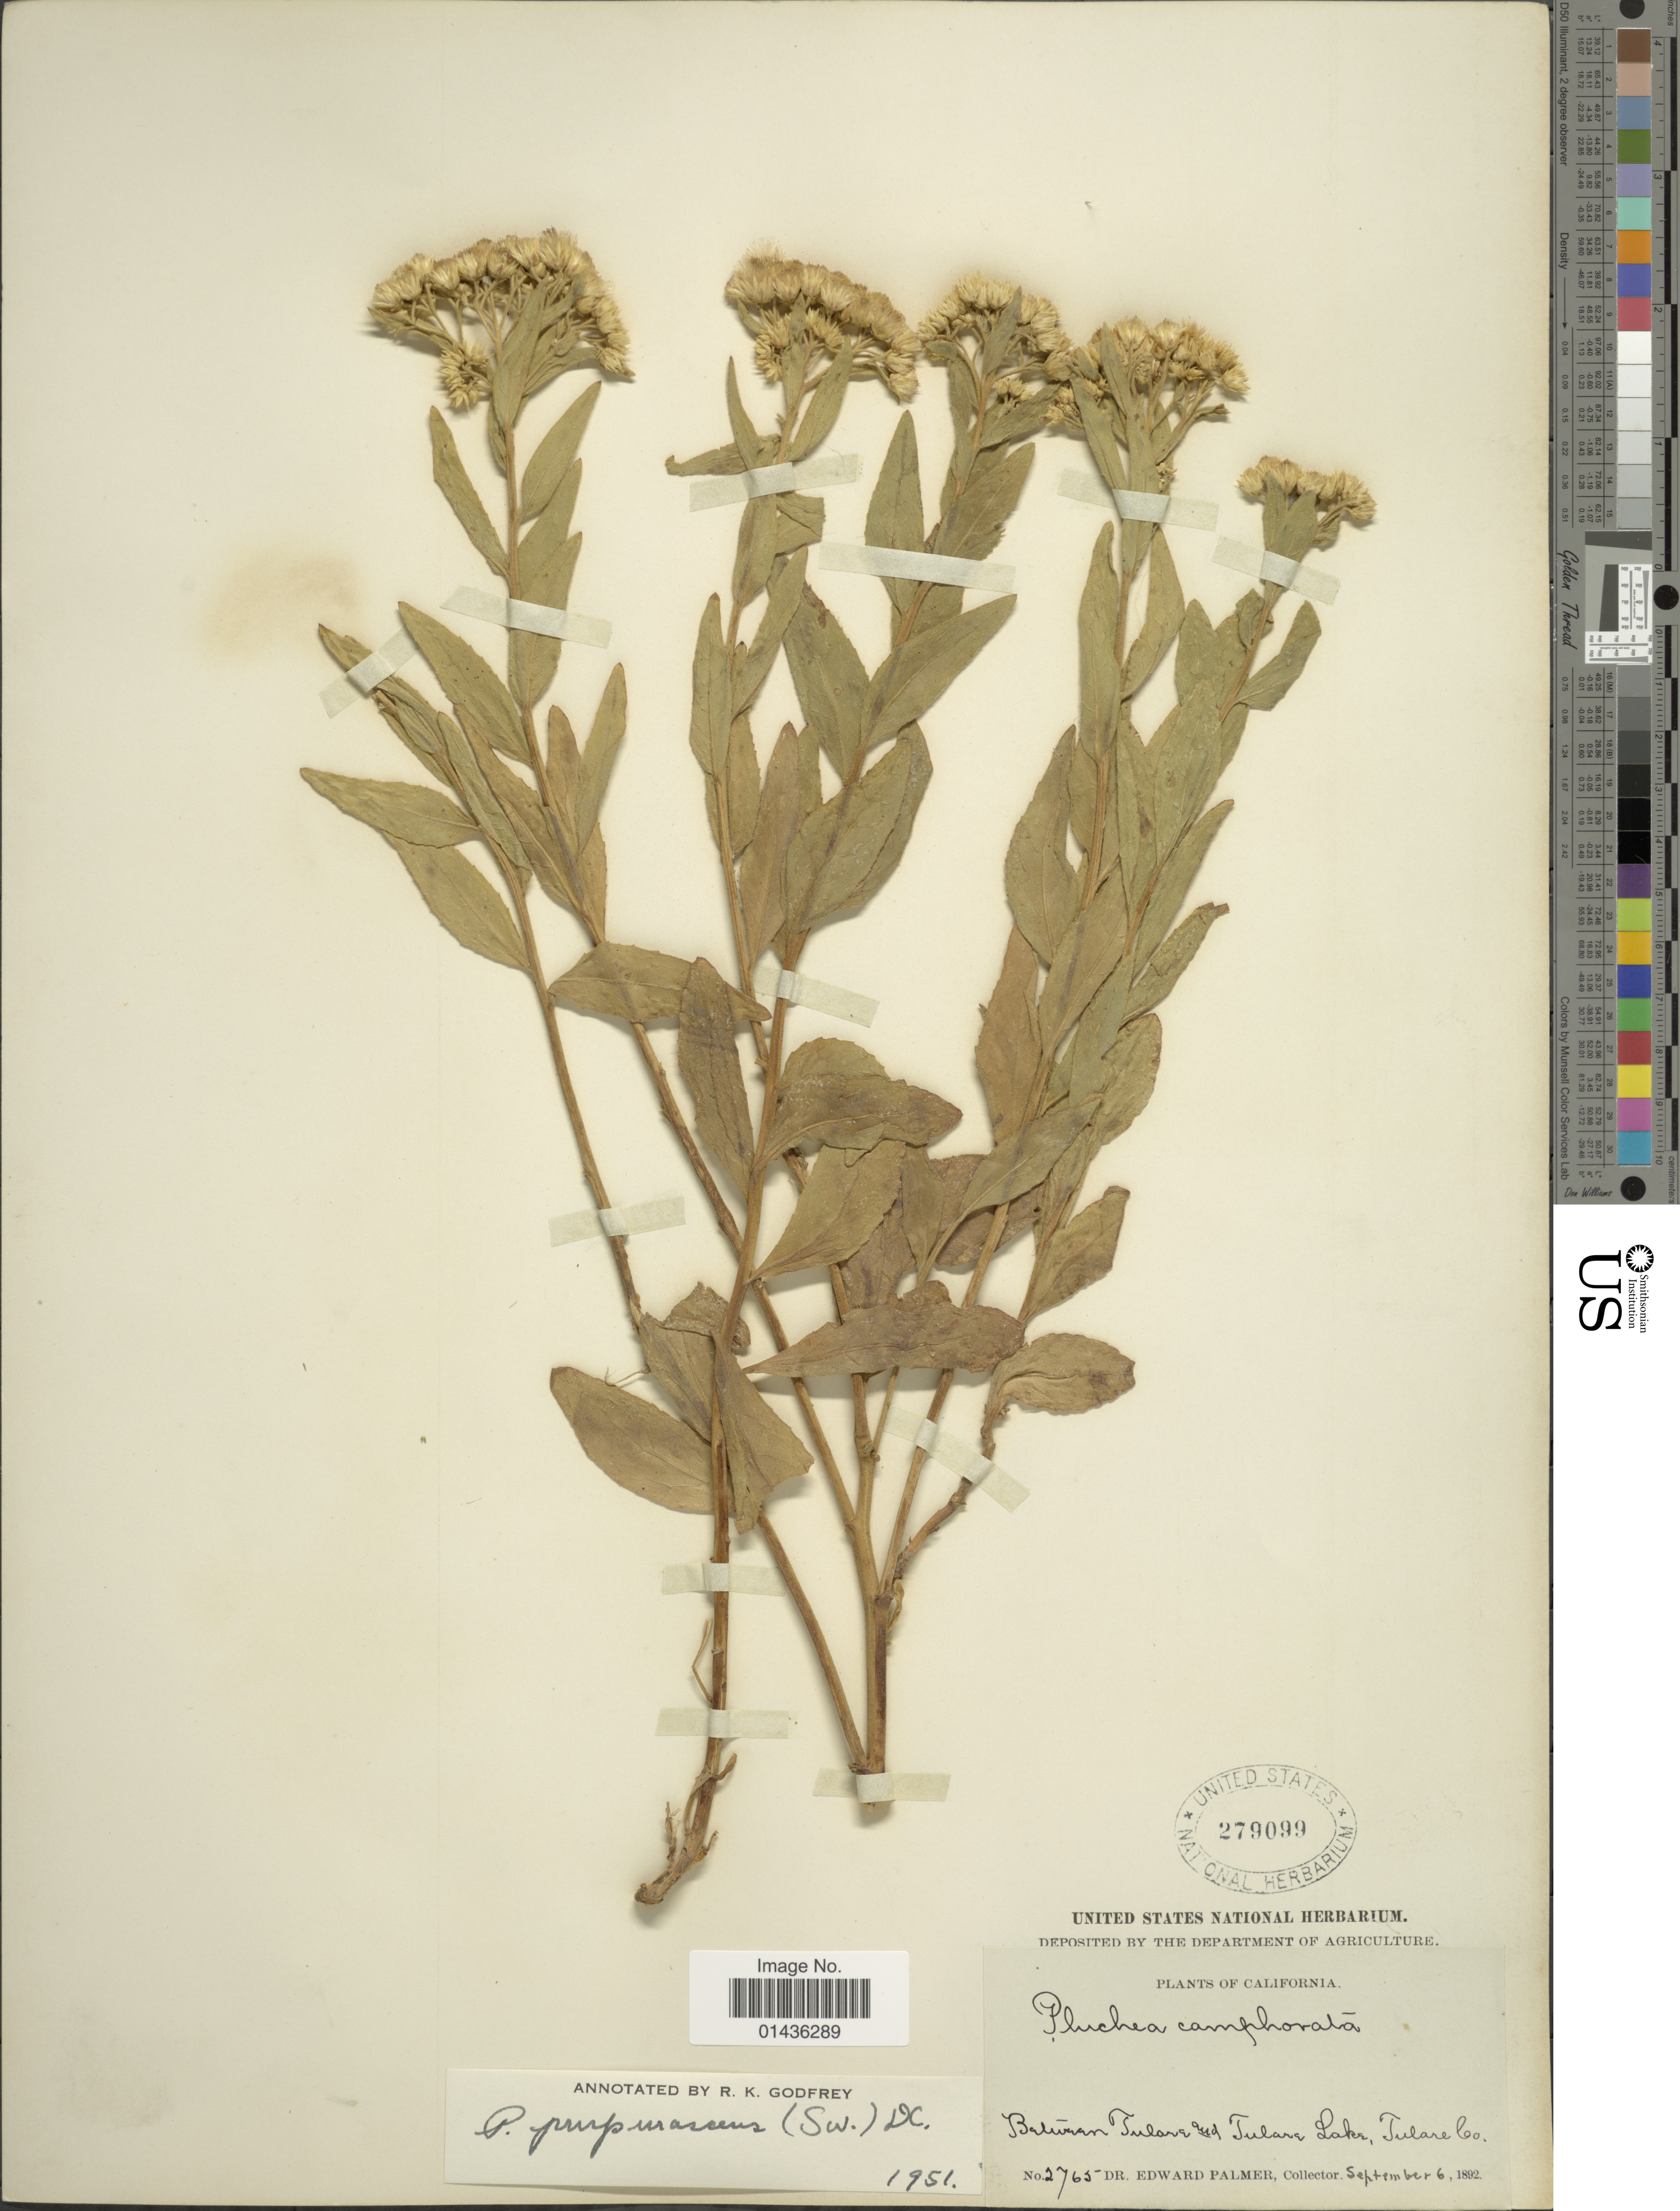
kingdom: Plantae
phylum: Tracheophyta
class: Magnoliopsida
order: Asterales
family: Asteraceae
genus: Pluchea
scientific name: Pluchea odorata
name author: (L.) Cass.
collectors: E. Palmer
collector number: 2765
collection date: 1892-09-06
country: United States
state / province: California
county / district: Tulare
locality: Between Tulare and Tulare Lake, Tulare Co.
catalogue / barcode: US 279099